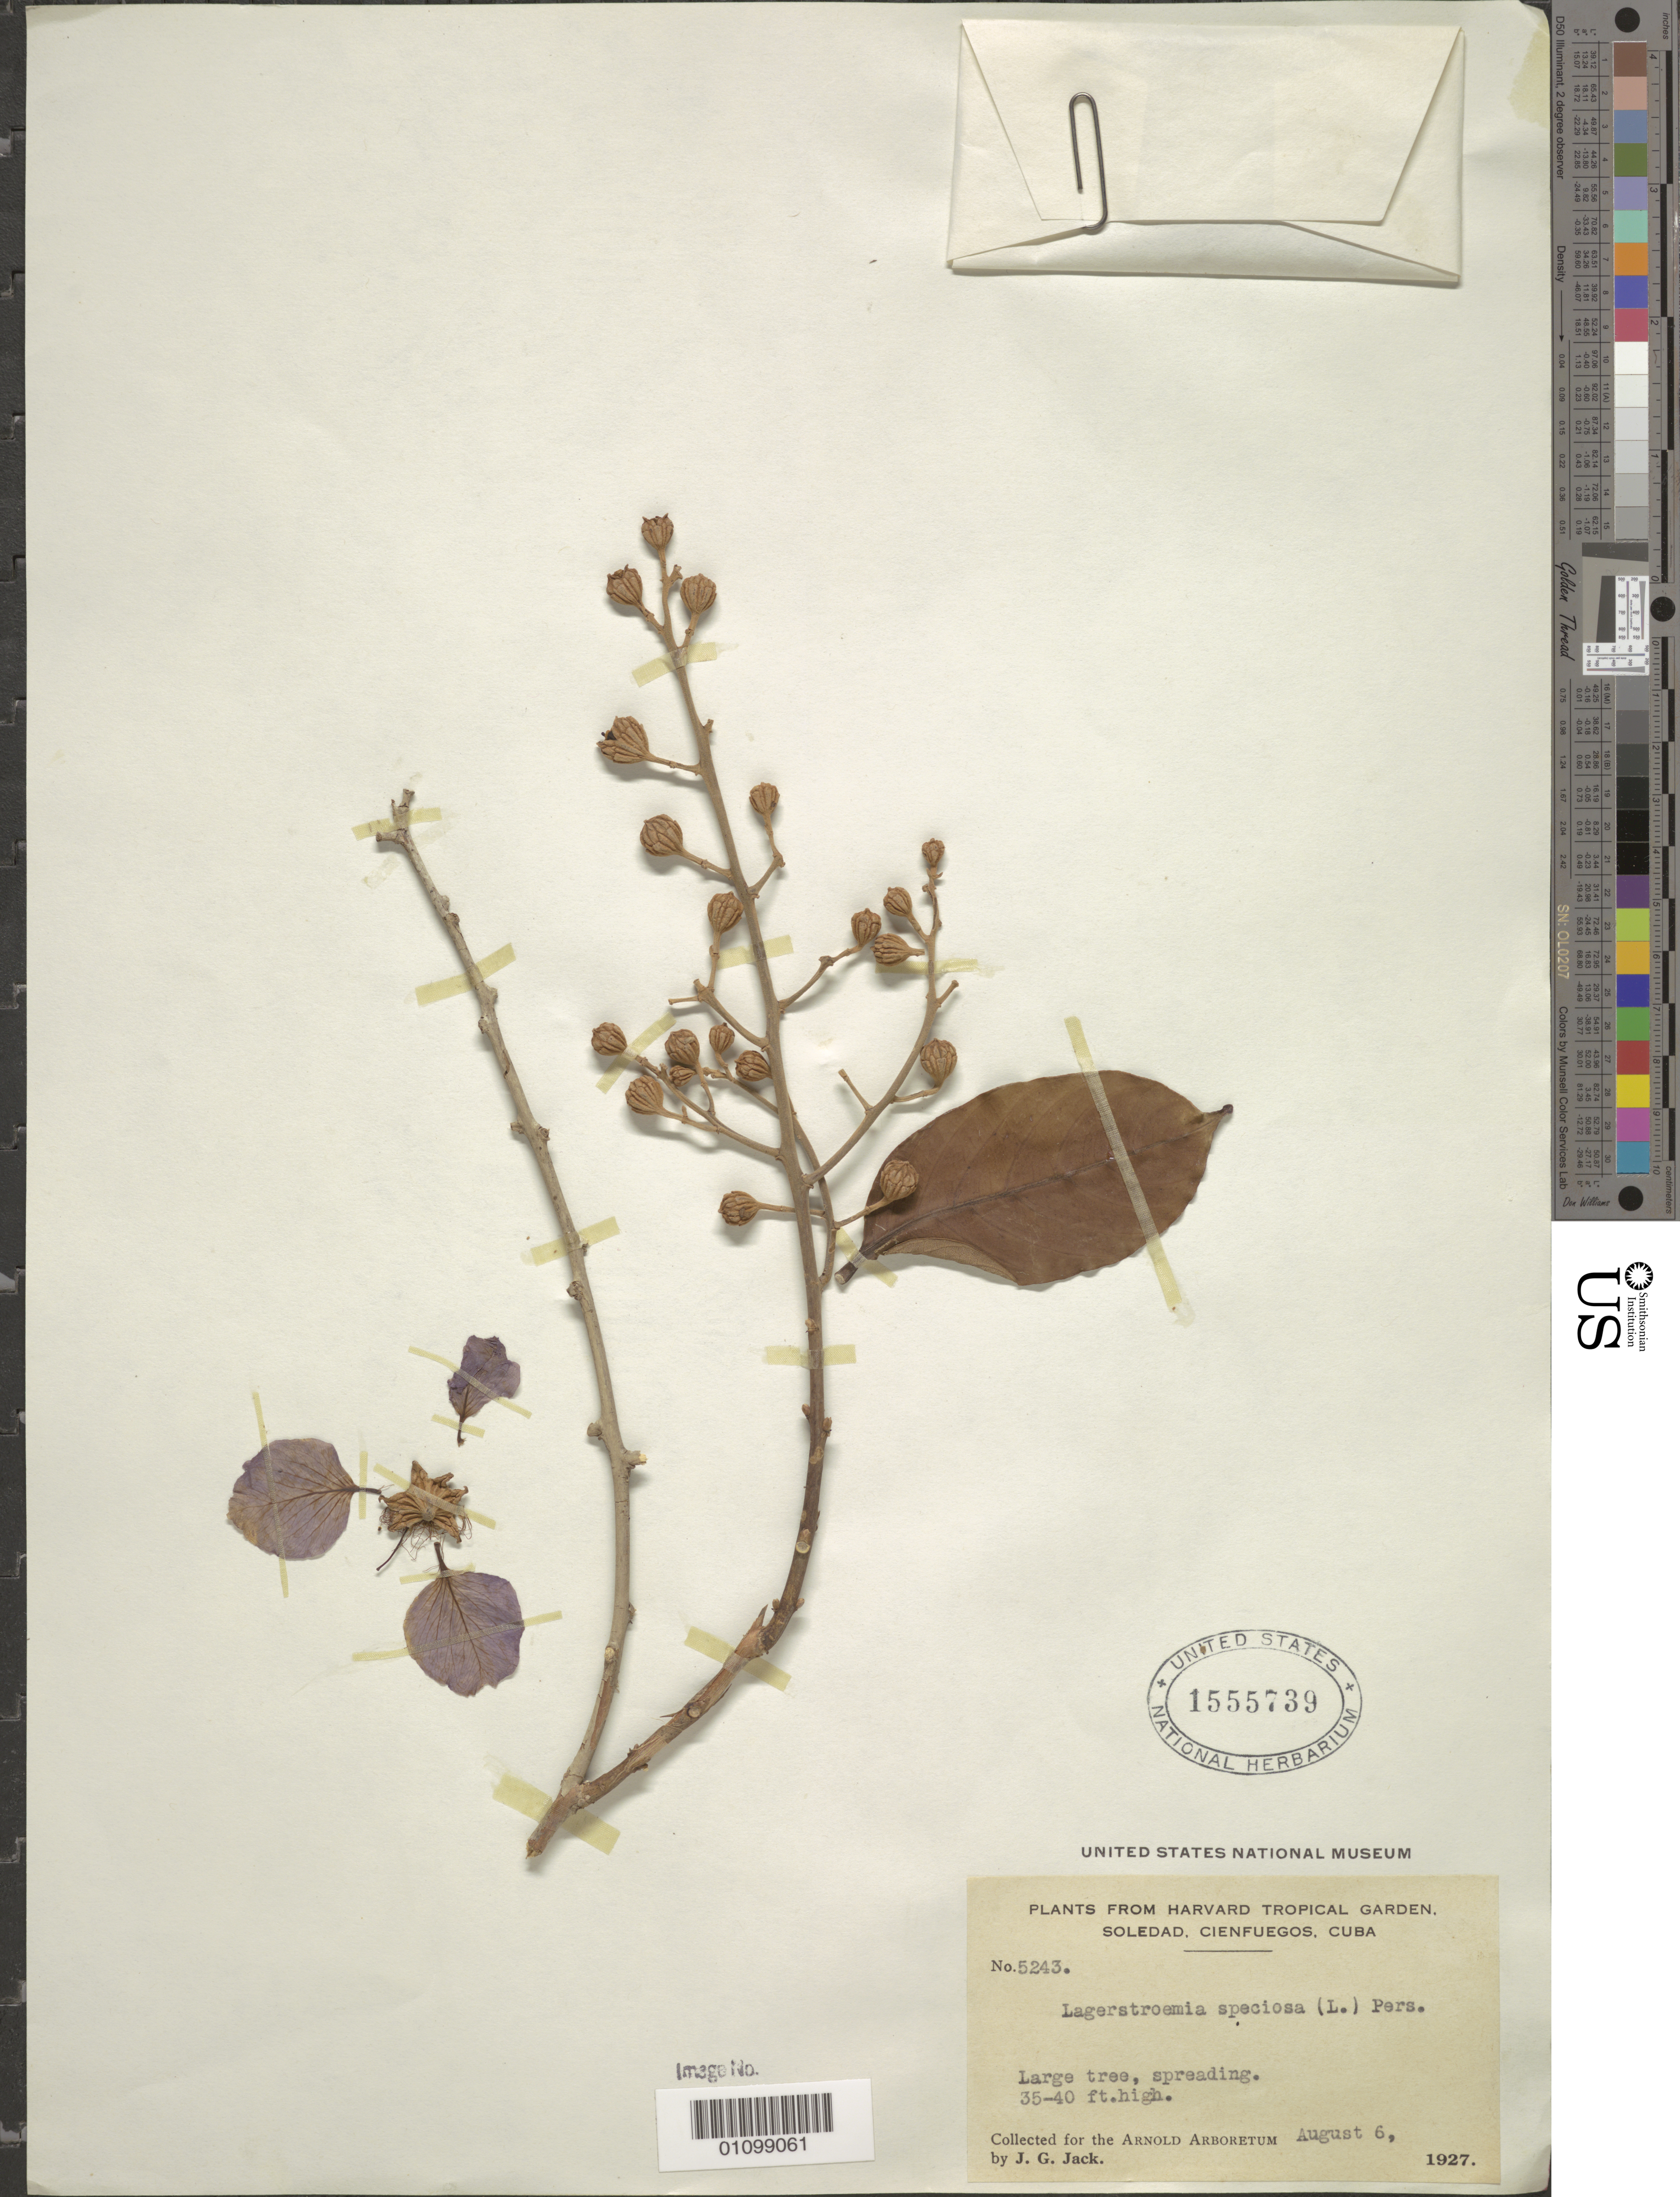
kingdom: Plantae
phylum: Tracheophyta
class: Magnoliopsida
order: Myrtales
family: Lythraceae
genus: Lagerstroemia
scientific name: Lagerstroemia speciosa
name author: (L.) Pers.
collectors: J. G. Jack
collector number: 5243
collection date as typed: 06 Aug 1927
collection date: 1927-08-06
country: Cuba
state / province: Cienfuegos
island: Cuba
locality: Soledad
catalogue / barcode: US 1555739